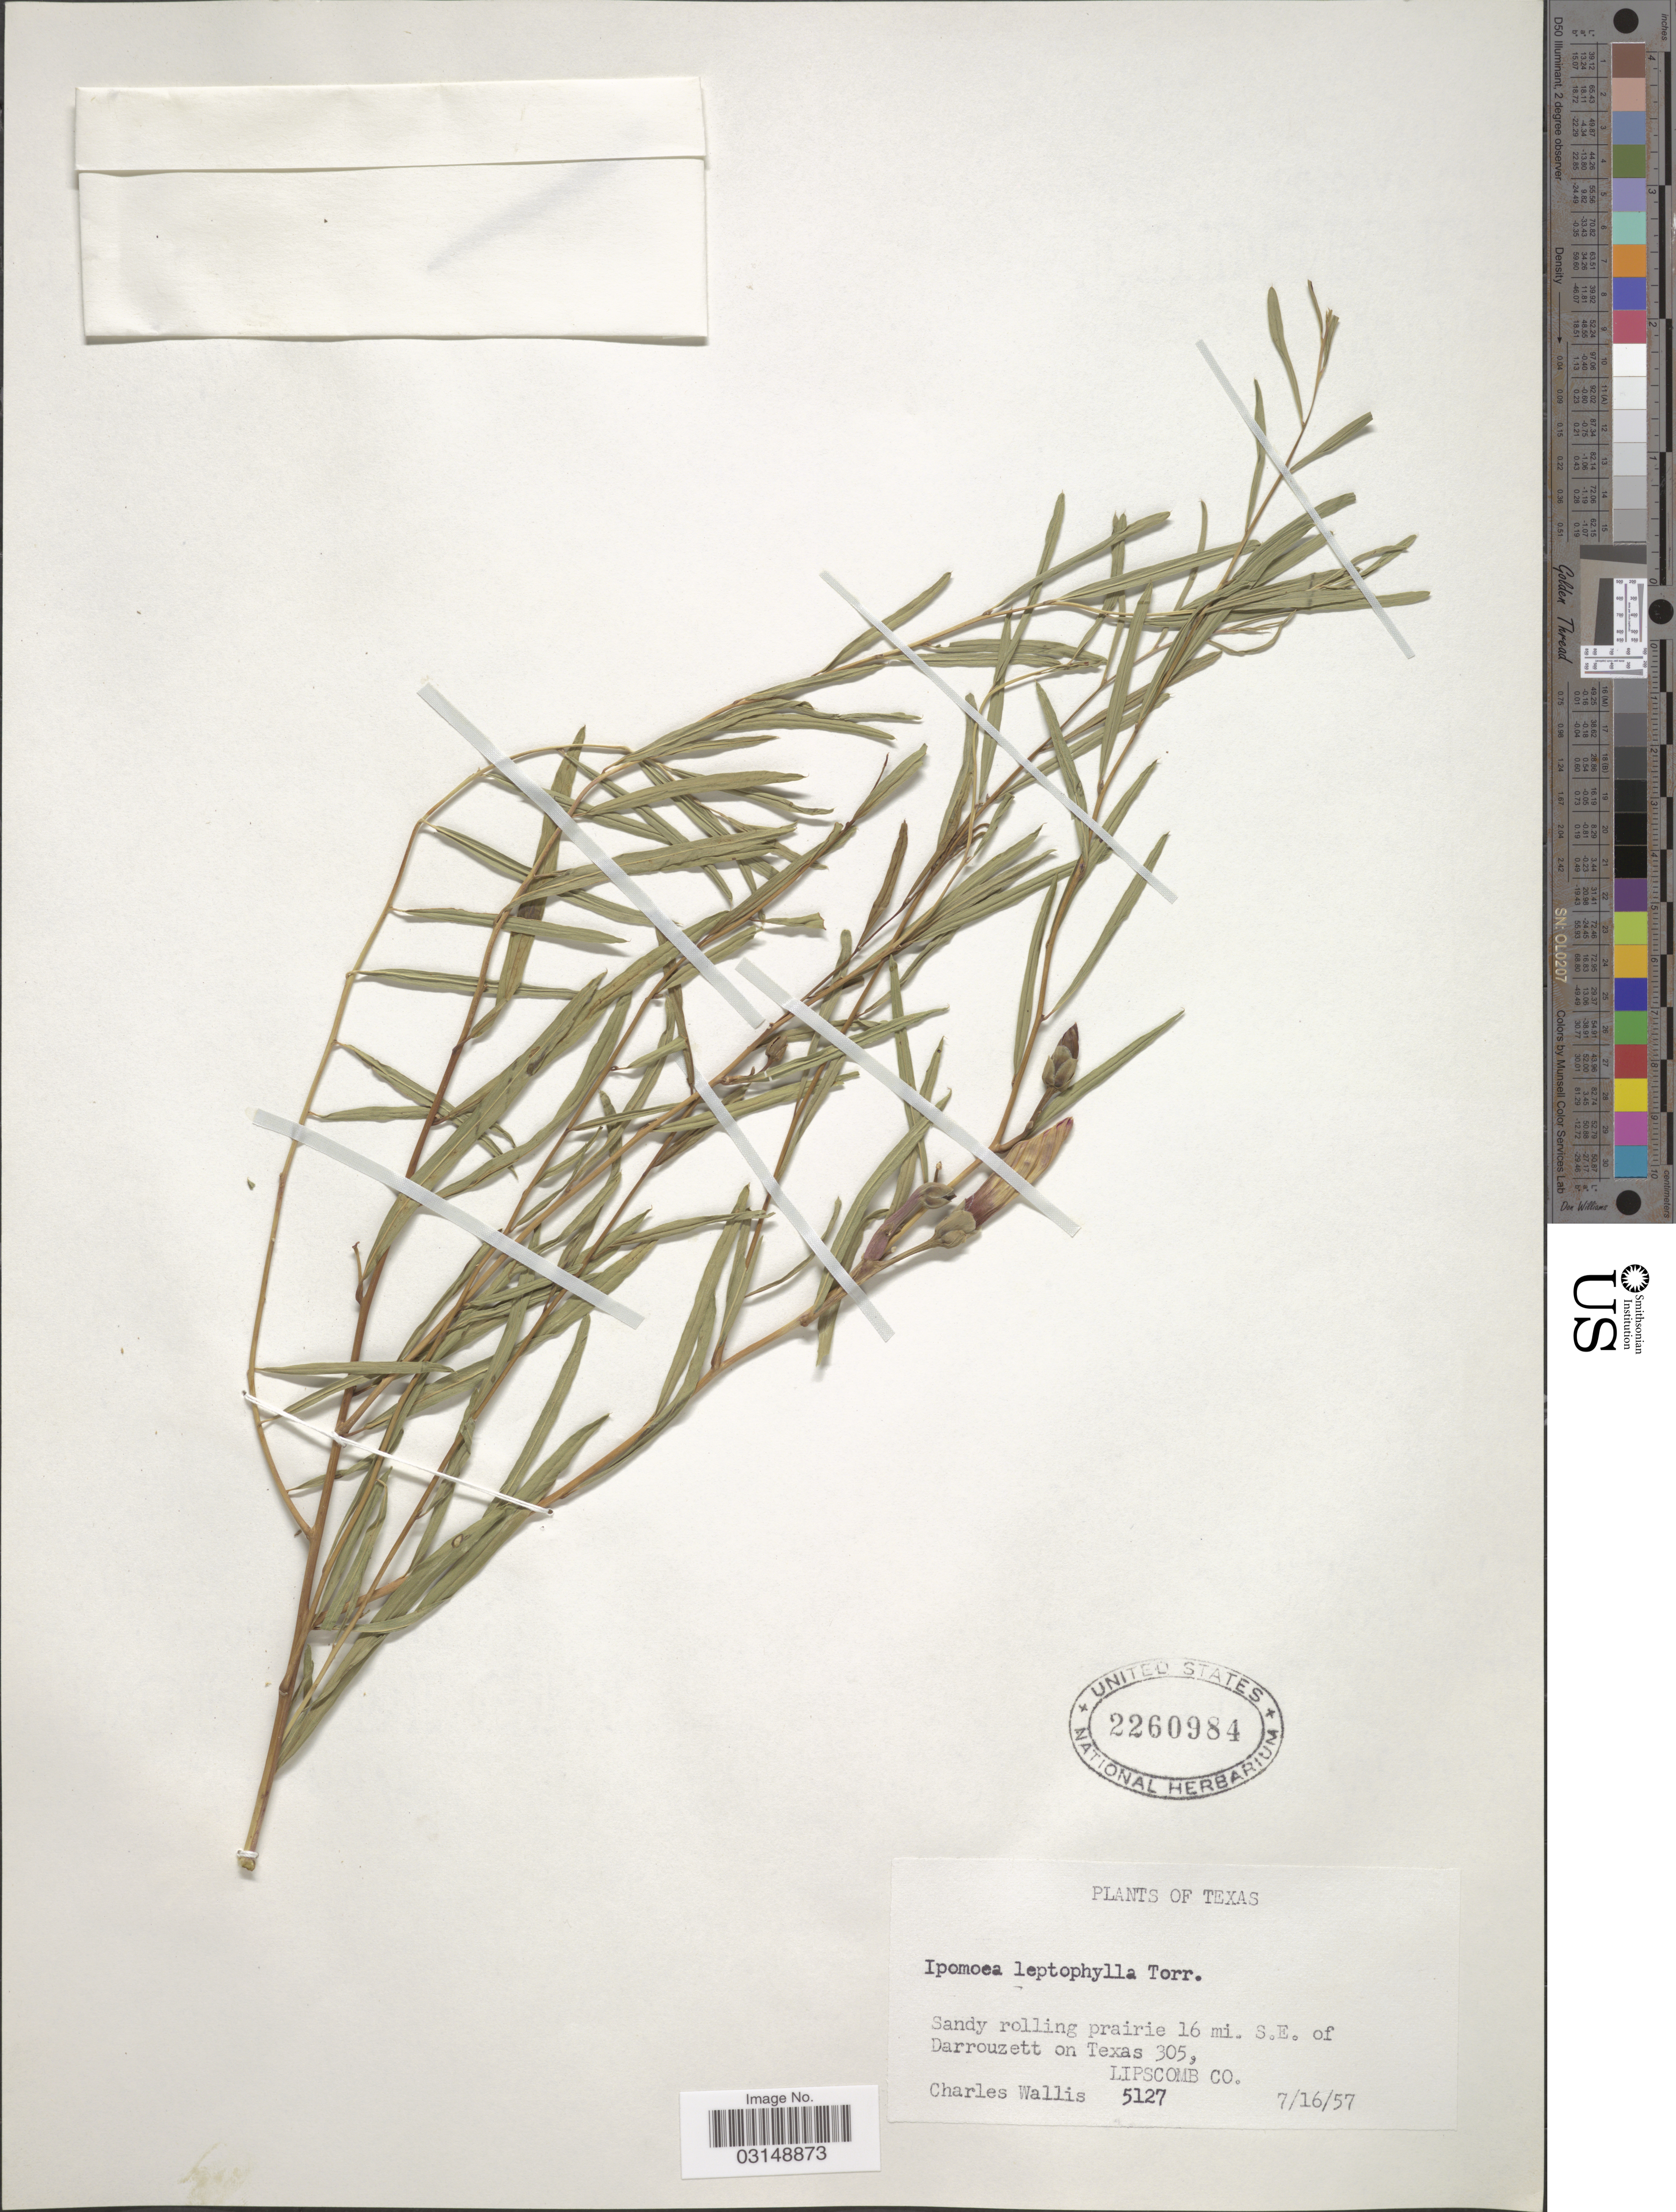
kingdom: Plantae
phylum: Tracheophyta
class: Magnoliopsida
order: Solanales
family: Convolvulaceae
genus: Ipomoea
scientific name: Ipomoea leptophylla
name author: Torr.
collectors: C. Wallis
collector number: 5127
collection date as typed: Transcribed d/m/y: 16/7/57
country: United States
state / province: Texas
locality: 16 mi. S.E. of Darrouzett on Texas 305, Lipscomb Co.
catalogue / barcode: US 2260984